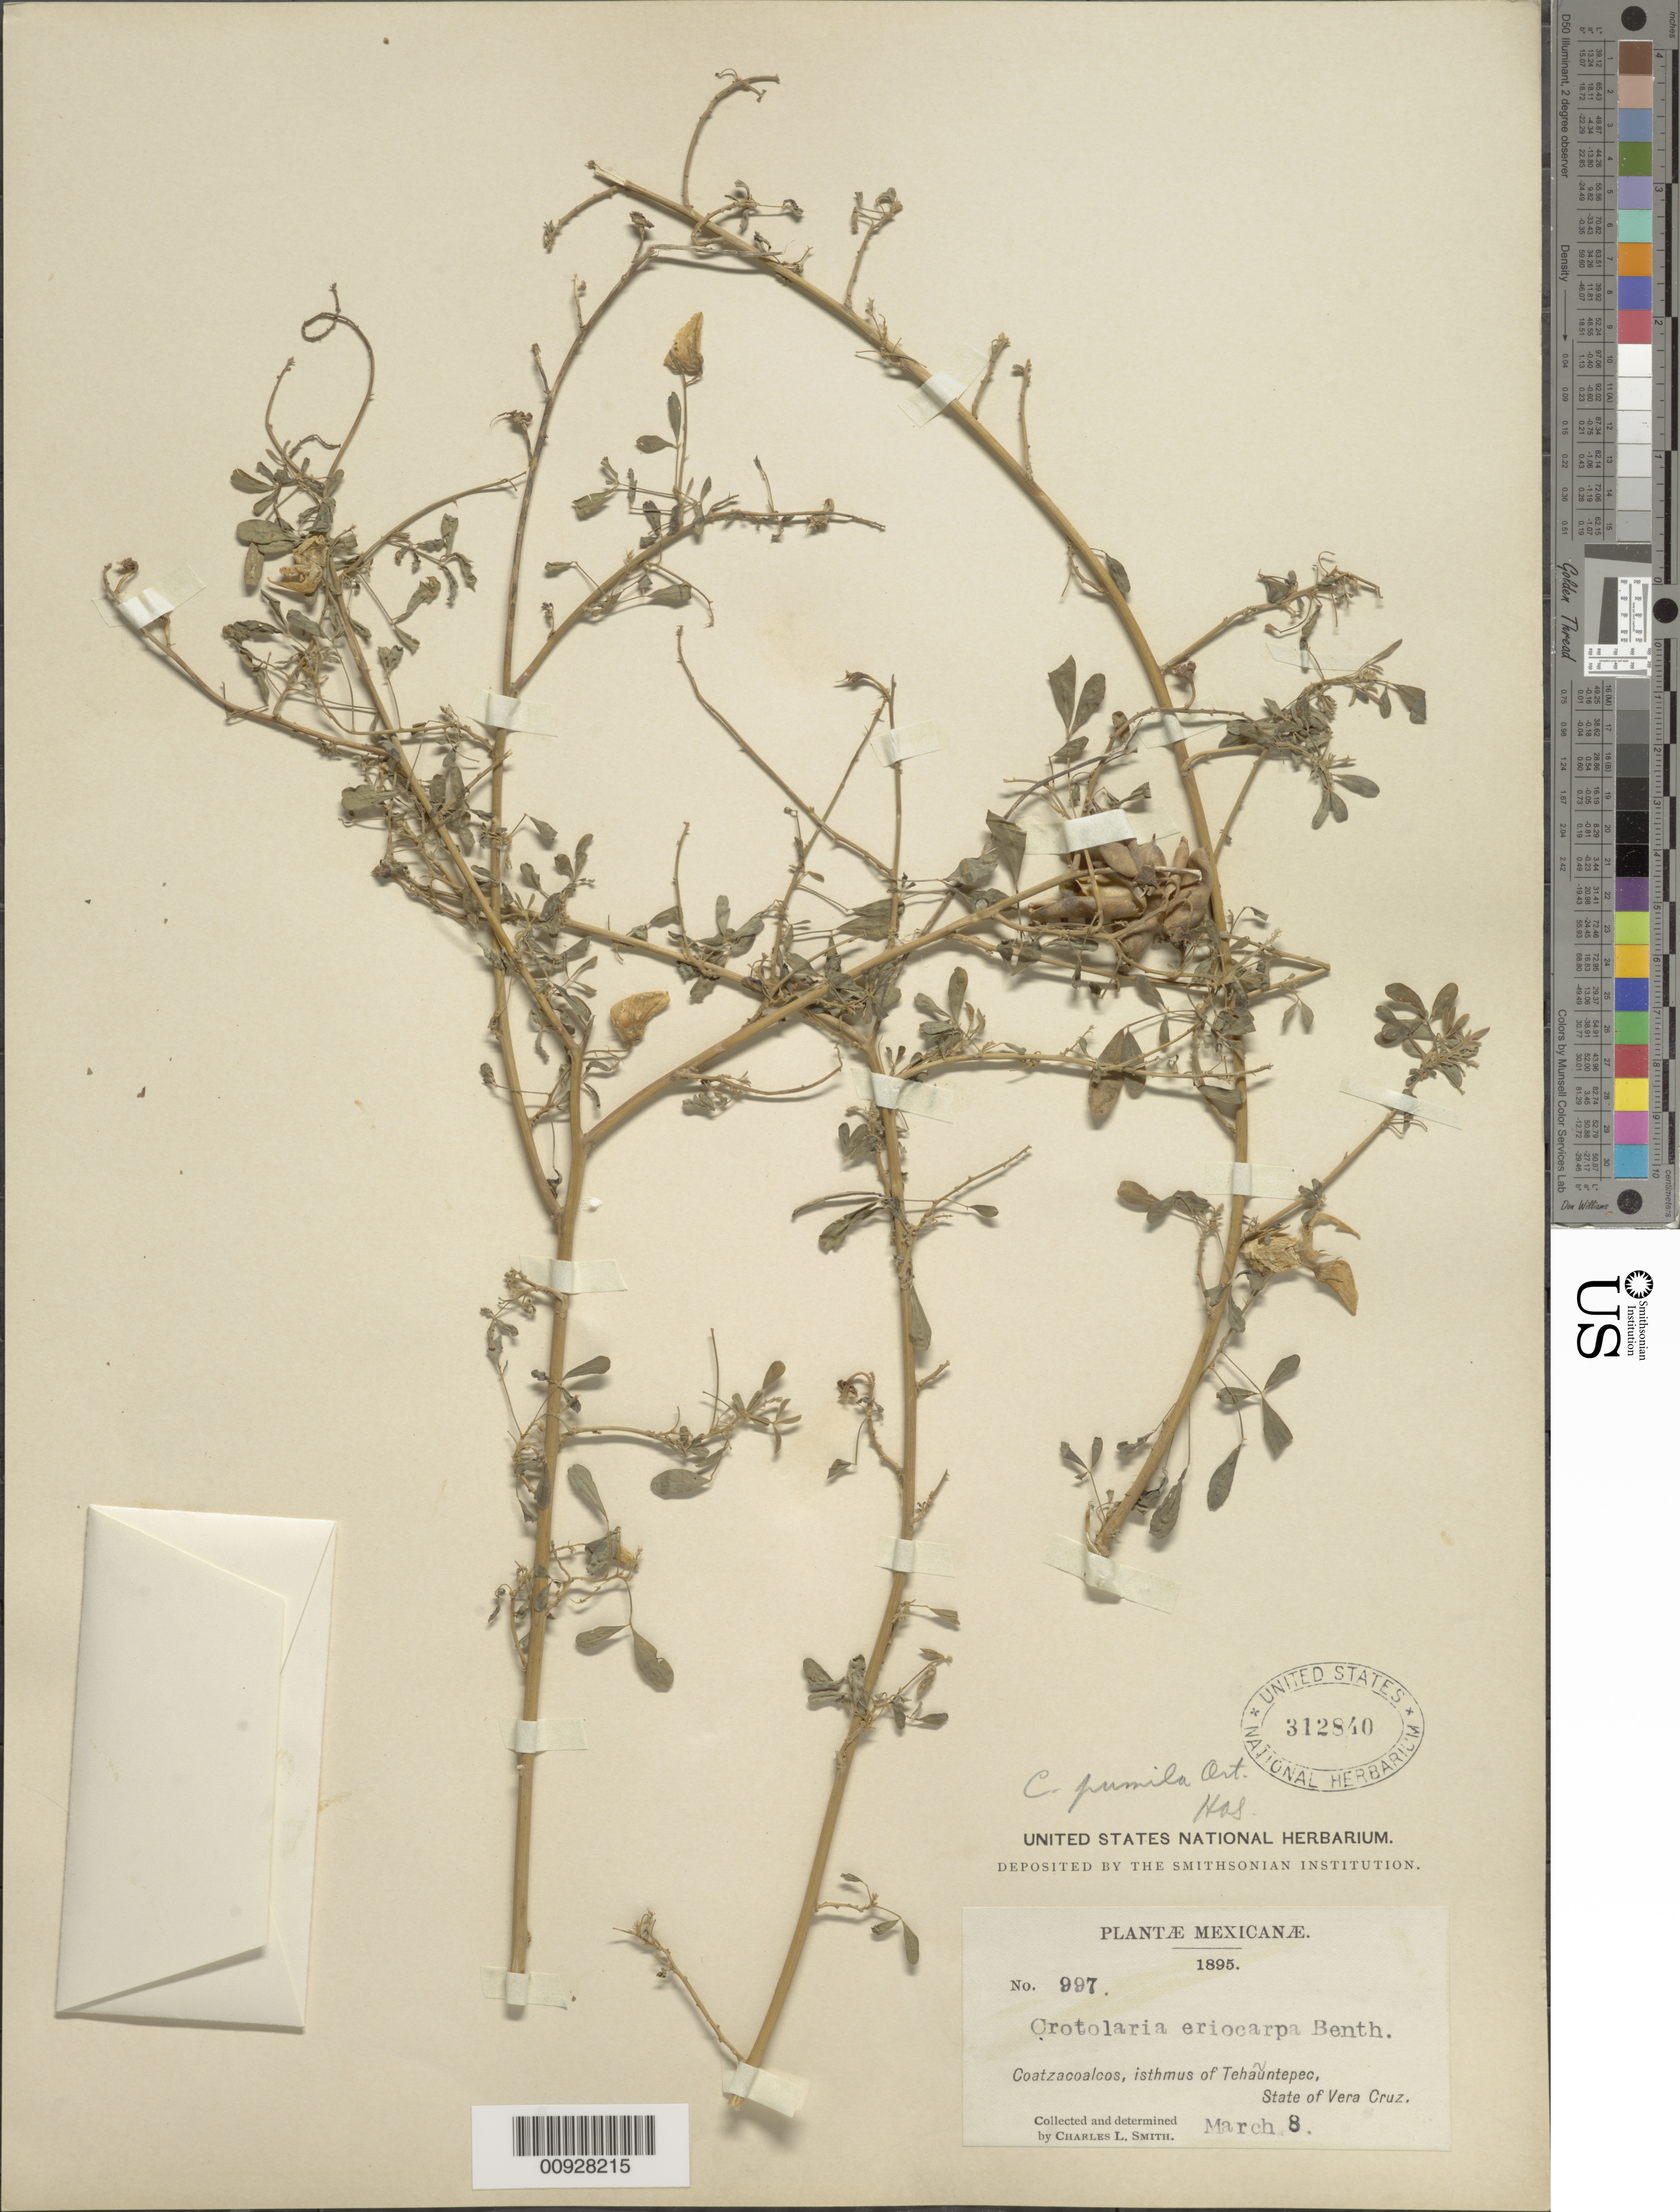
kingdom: Plantae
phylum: Tracheophyta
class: Magnoliopsida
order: Fabales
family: Fabaceae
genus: Crotalaria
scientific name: Crotalaria sp.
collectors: C. L. Smith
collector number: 997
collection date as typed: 08 Mar 1895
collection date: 1895-03-08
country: Mexico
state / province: Veracruz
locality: Coatzacoalcos, isthmus of Tehuantepec, State of Veracruz.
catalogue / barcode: US 312840